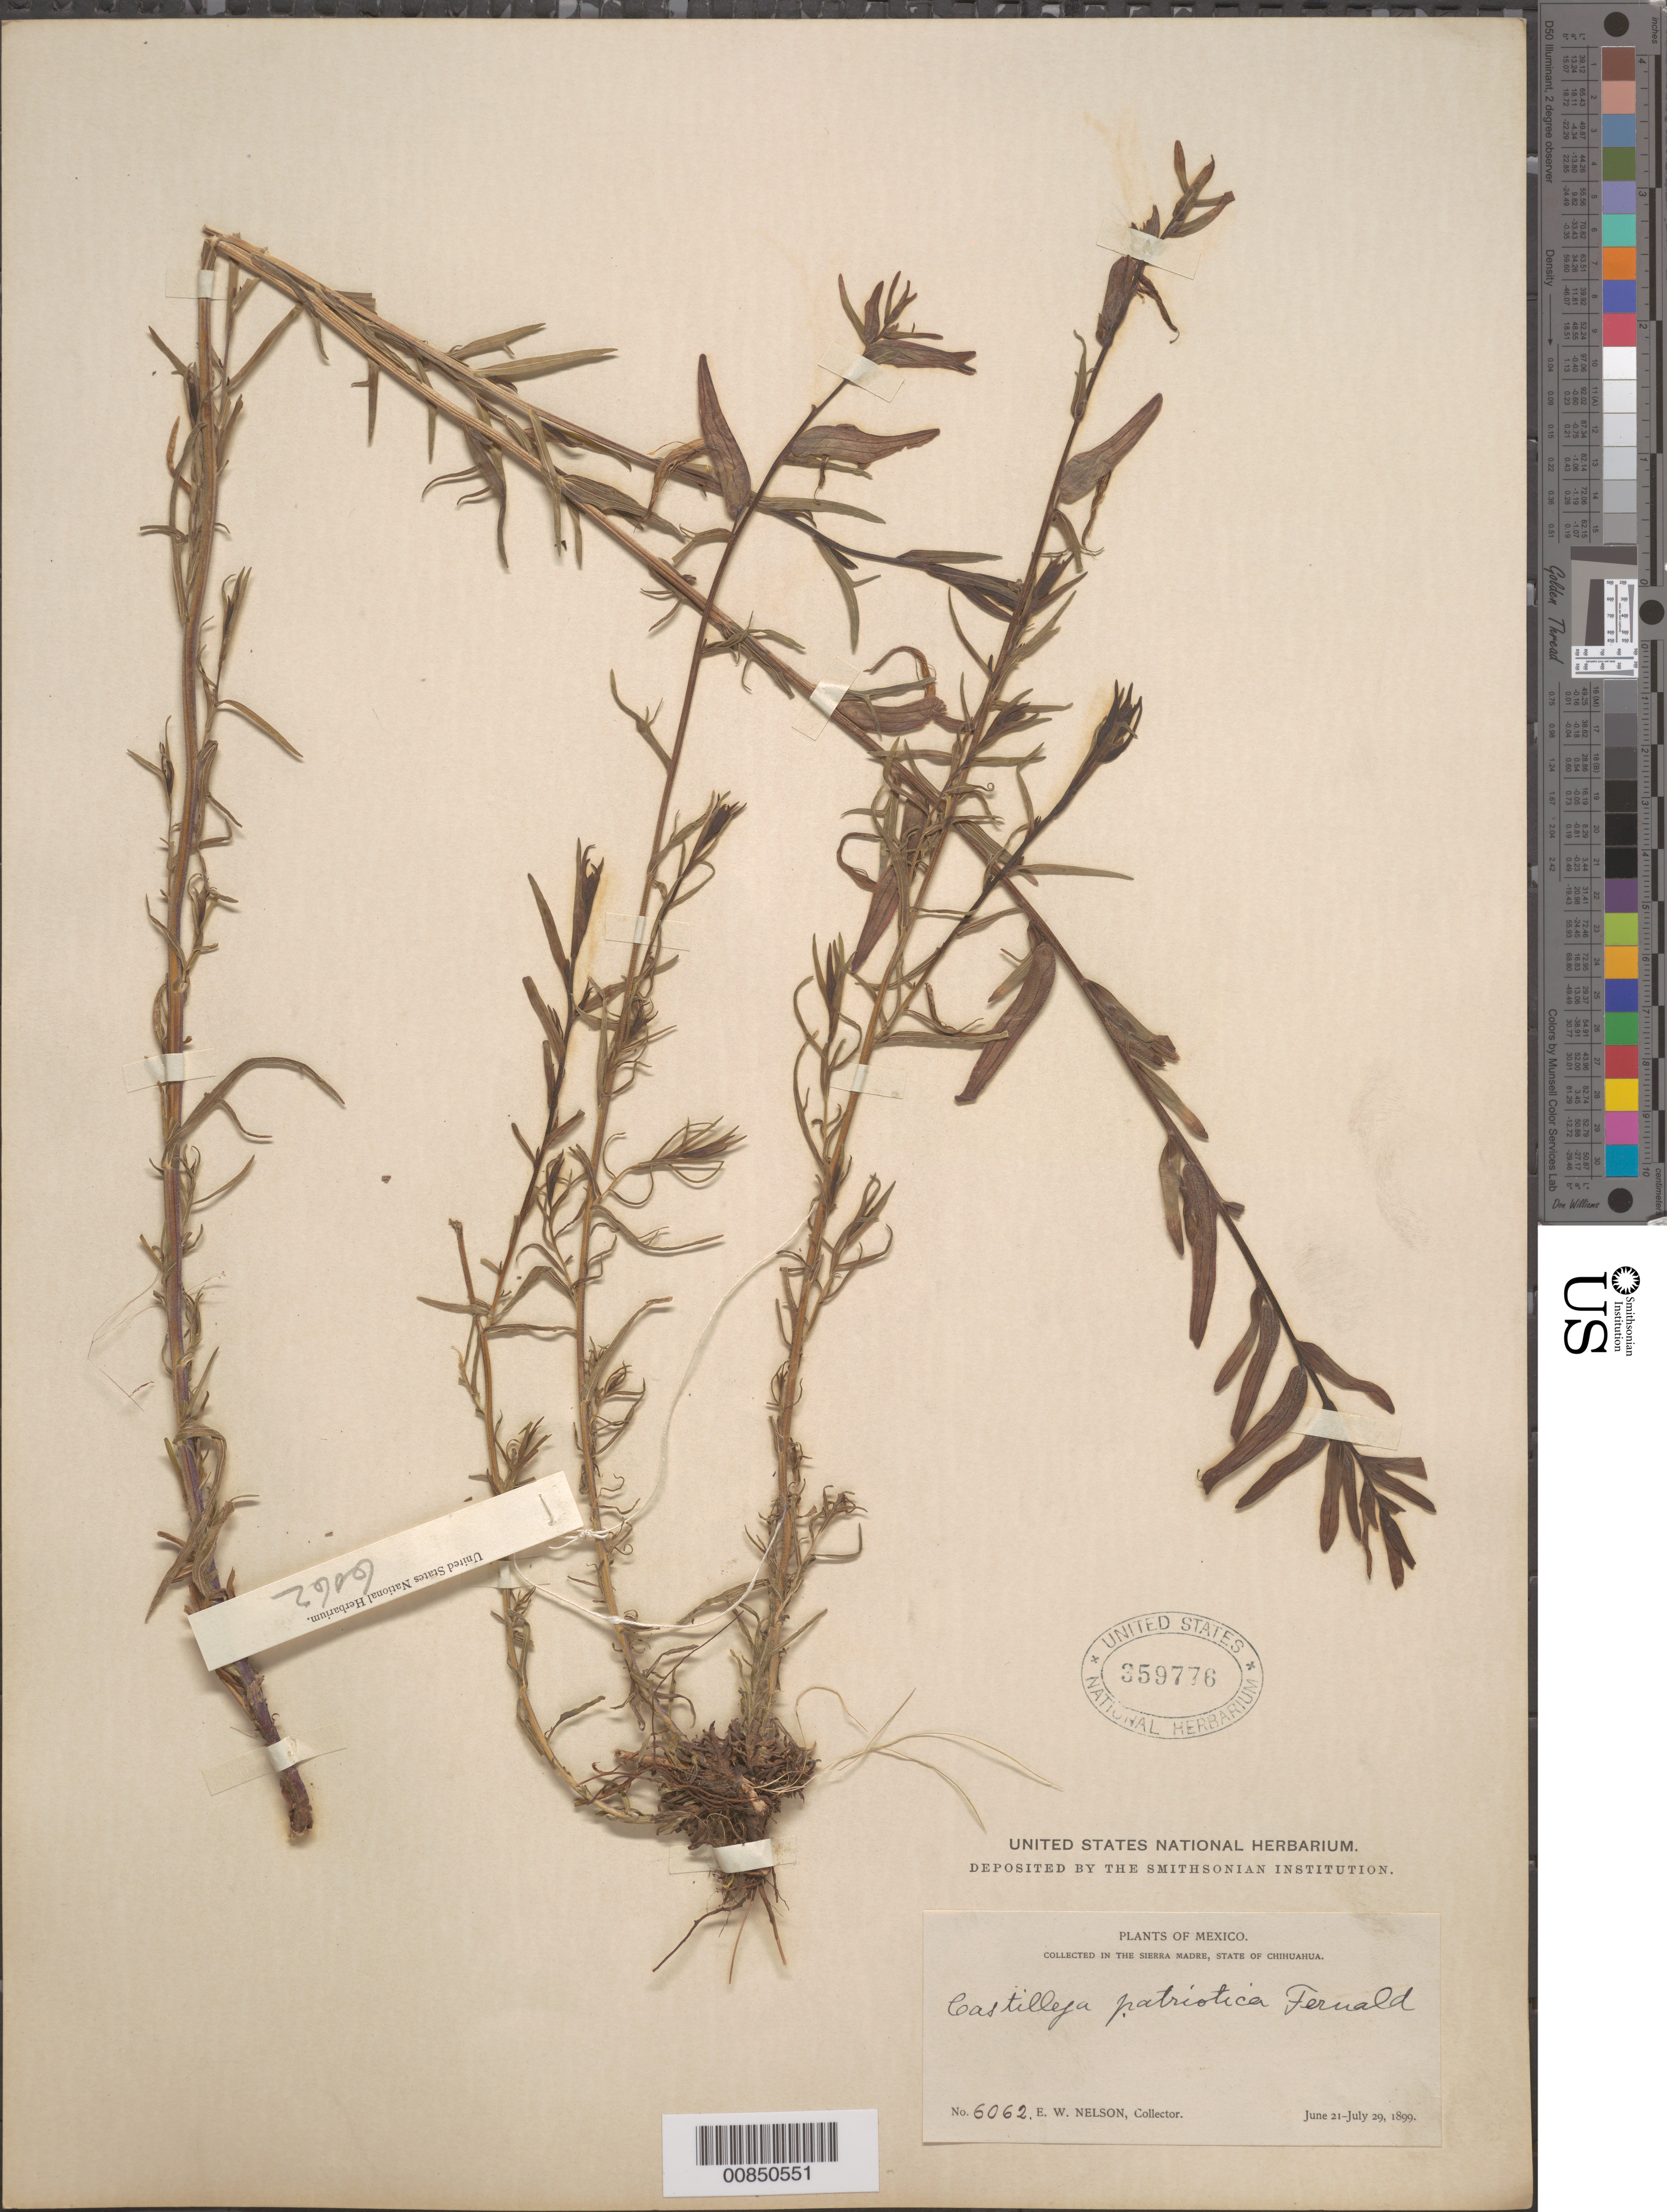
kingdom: Plantae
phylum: Tracheophyta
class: Magnoliopsida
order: Lamiales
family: Orobanchaceae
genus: Castilleja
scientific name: Castilleja patriotica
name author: Fernald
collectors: E. W. Nelson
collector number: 6062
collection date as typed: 21 Jun 1899 to 29 Jul 1899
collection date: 1899-06-21/1899-07-29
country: Mexico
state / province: Chihuahua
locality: Sierra Madre, Chihuahua.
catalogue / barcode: US 359776